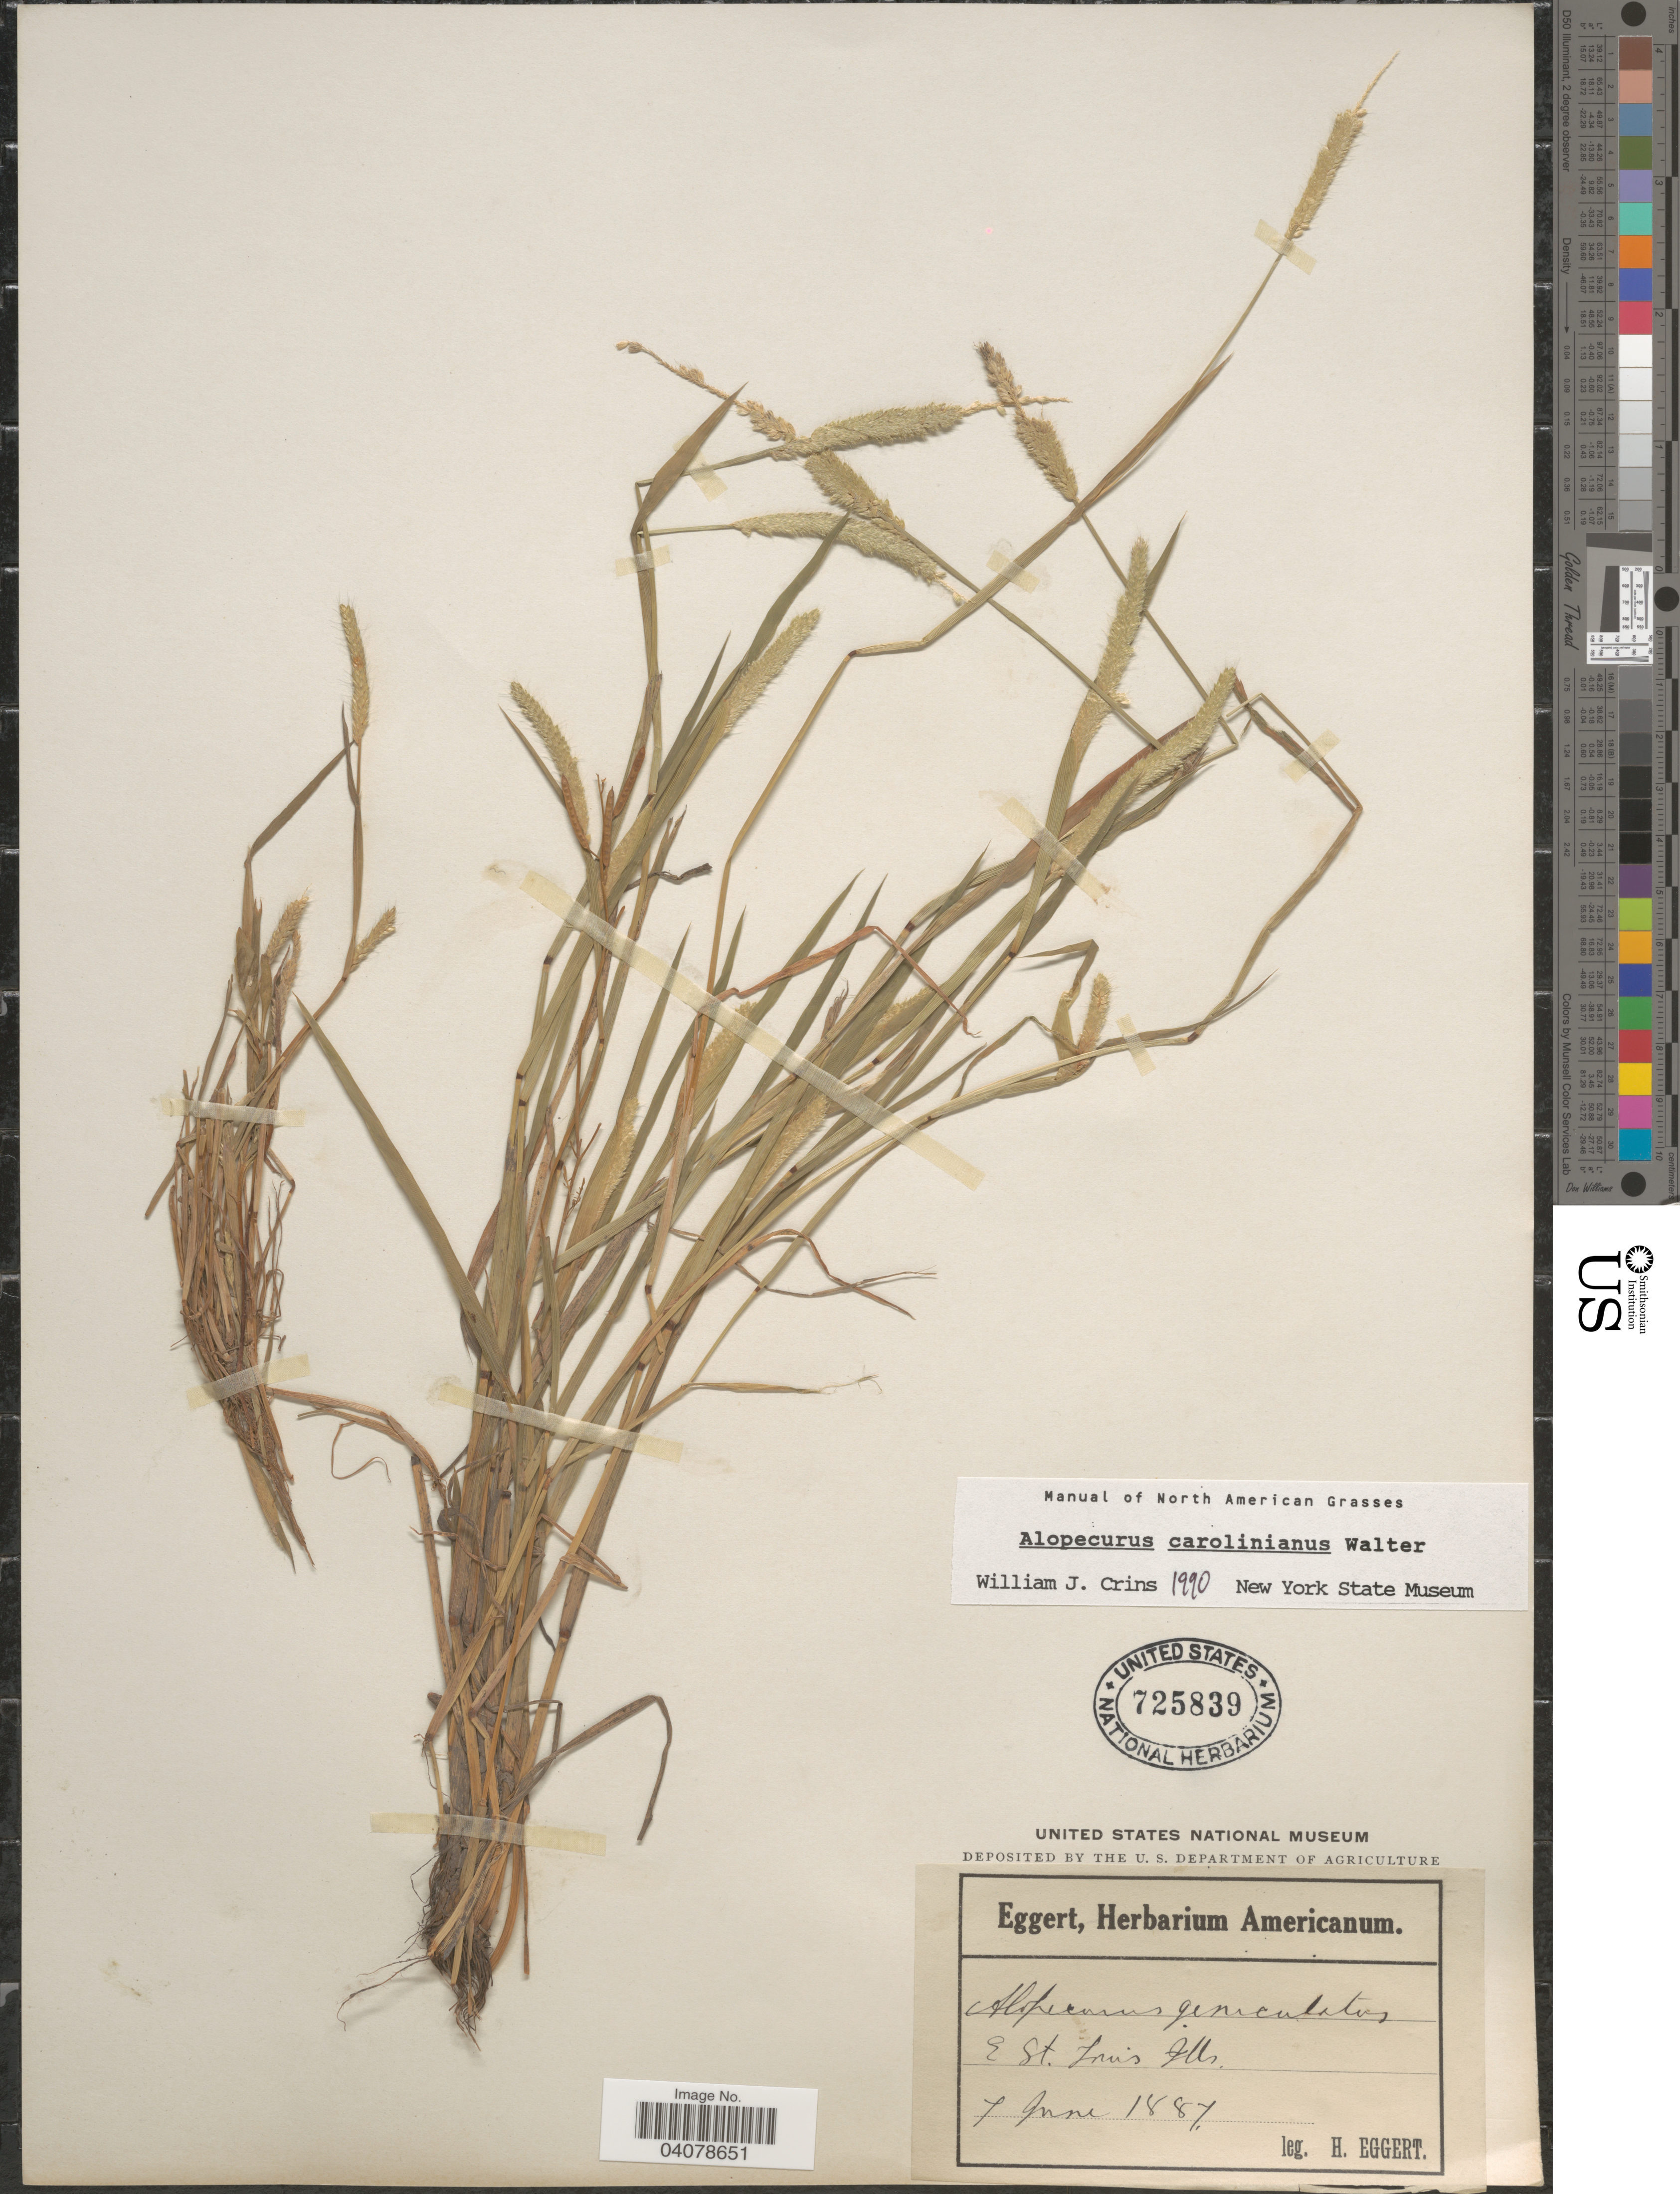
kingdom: Plantae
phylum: Tracheophyta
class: Liliopsida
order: Poales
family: Poaceae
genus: Alopecurus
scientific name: Alopecurus carolinianus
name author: Walter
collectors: H. Eggert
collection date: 1887-06-07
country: United States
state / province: Illinois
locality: E St. Louis.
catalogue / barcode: US 725839